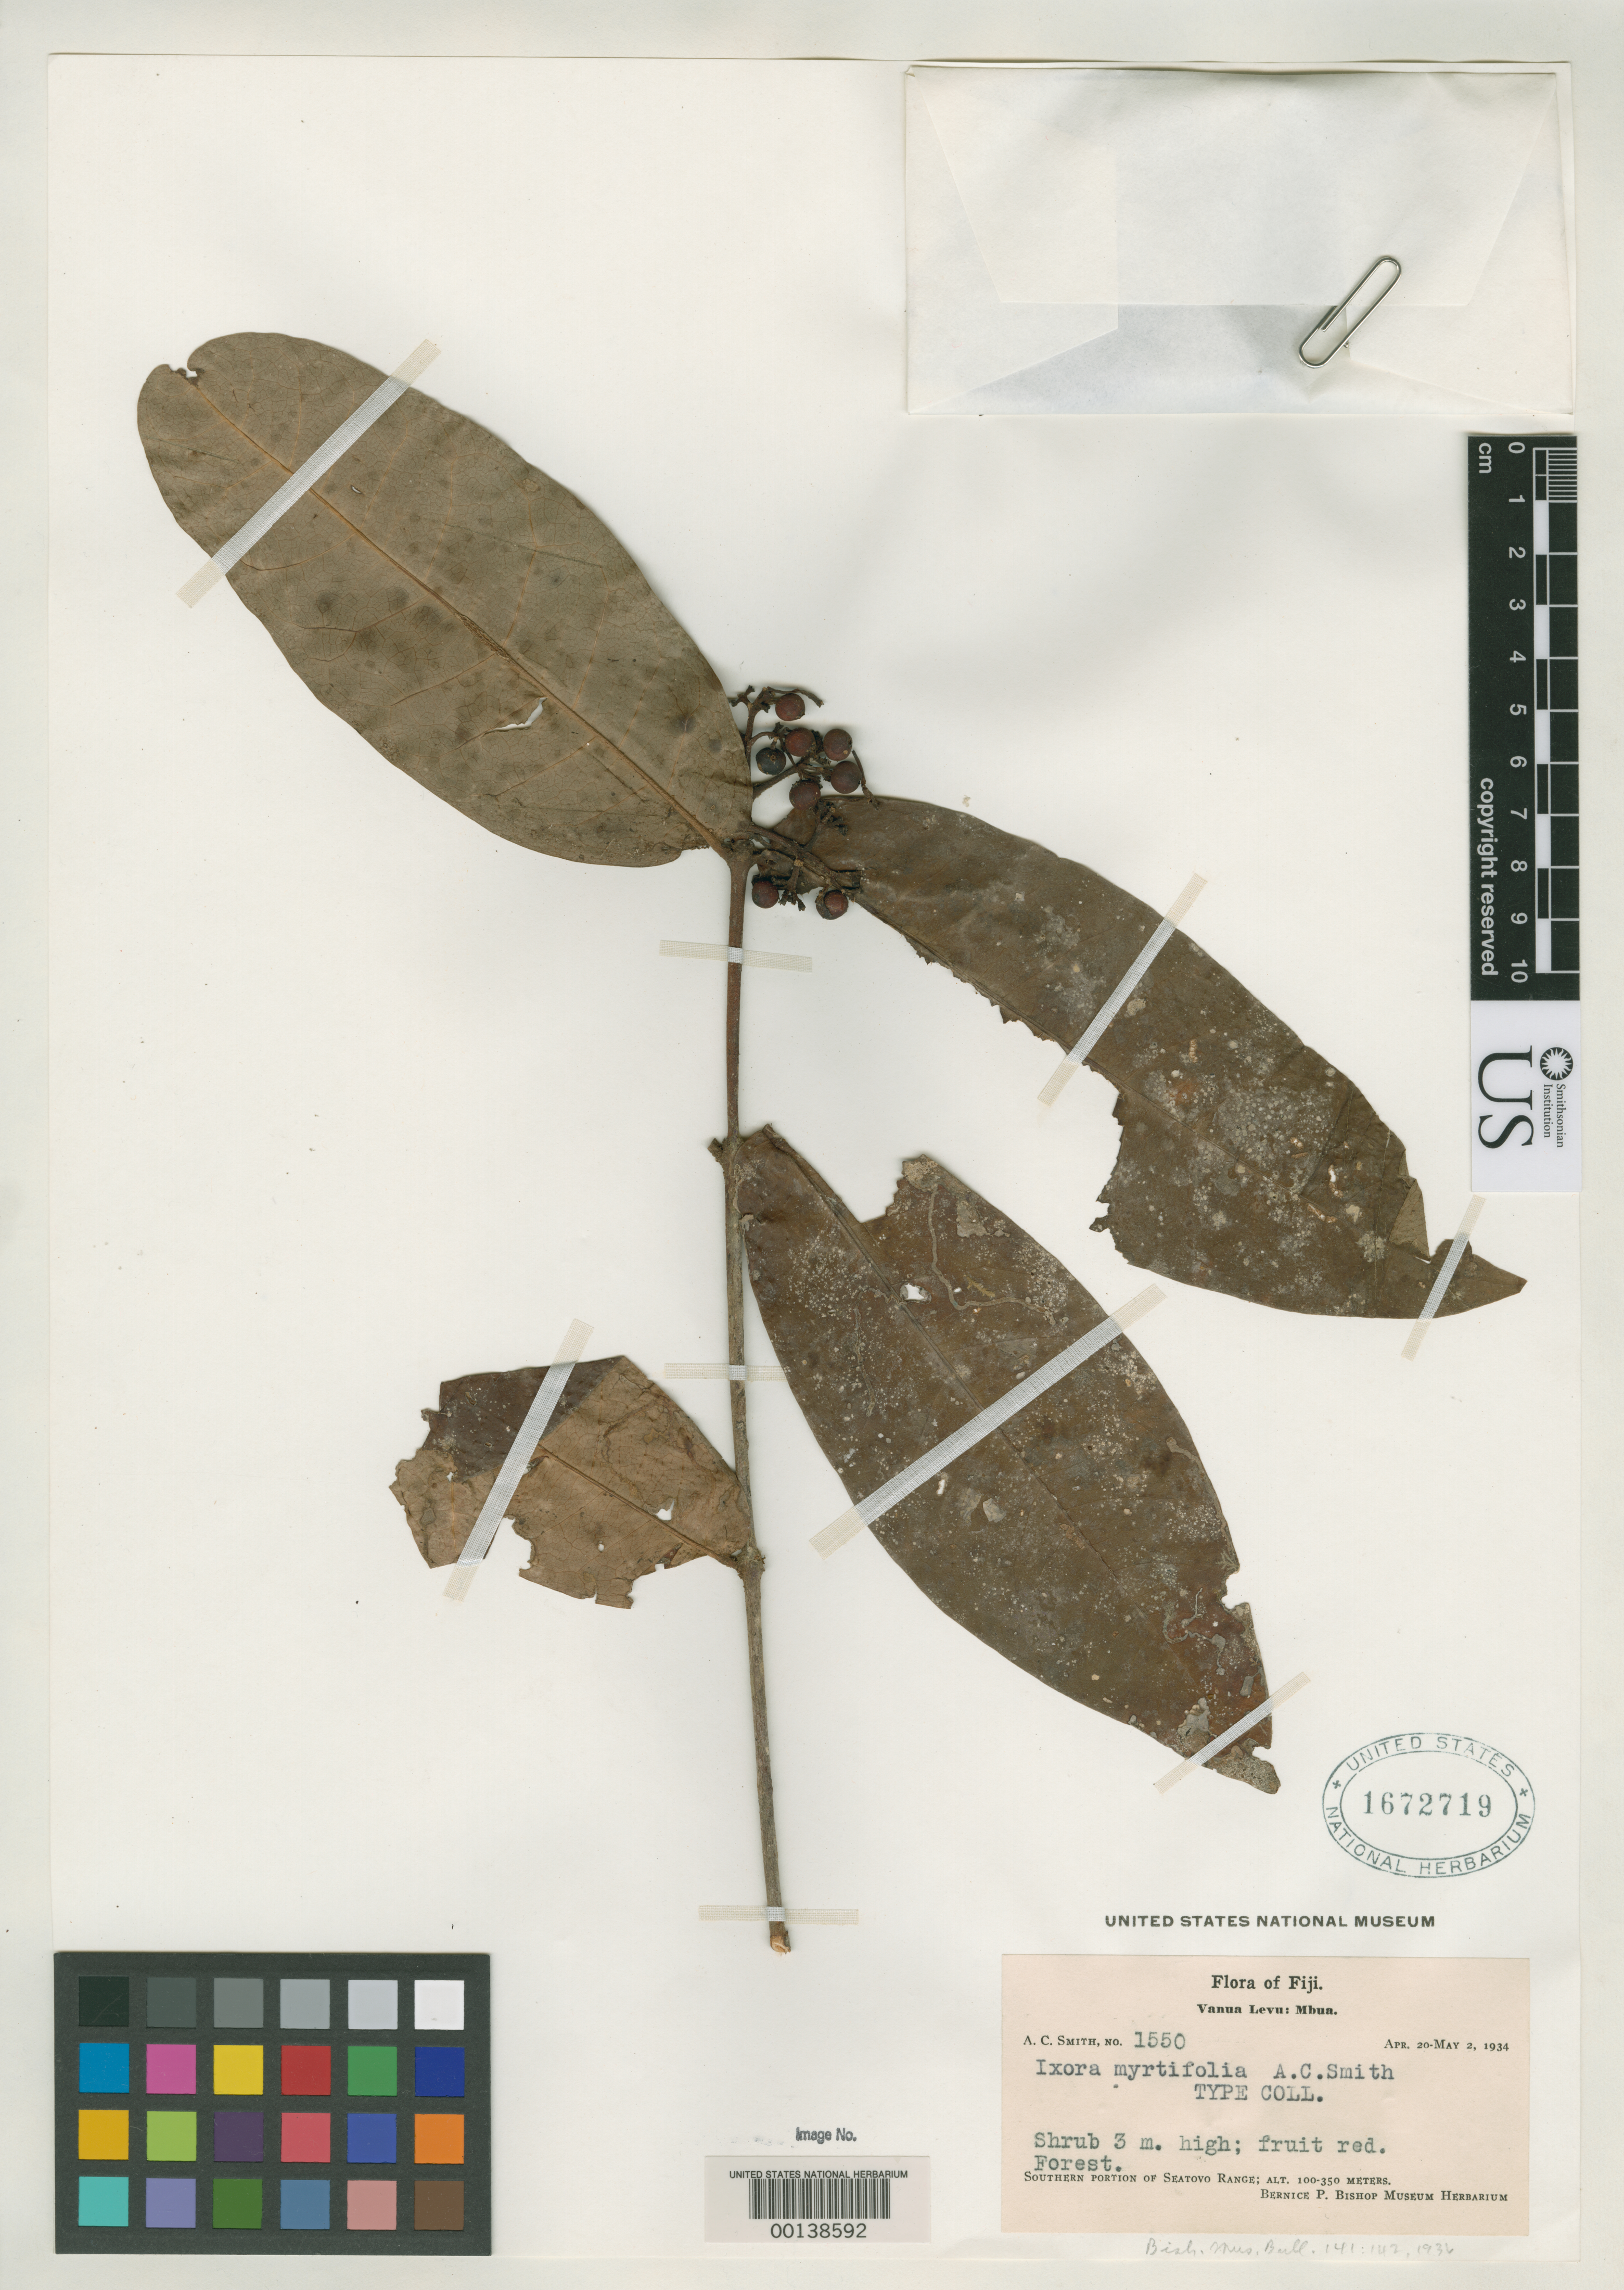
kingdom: Plantae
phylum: Tracheophyta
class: Magnoliopsida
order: Gentianales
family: Rubiaceae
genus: Ixora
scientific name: Ixora myrtifolia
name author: A.C. Sm.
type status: Isotype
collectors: A. C. Smith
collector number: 1550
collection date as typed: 20 Apr 1934 to 02 May 1934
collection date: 1934-04-20/1934-05-02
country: Fiji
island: Vanua Levu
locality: Mbua, Seatovo Range. [Vanua Levu Group]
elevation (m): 100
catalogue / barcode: US 1672719